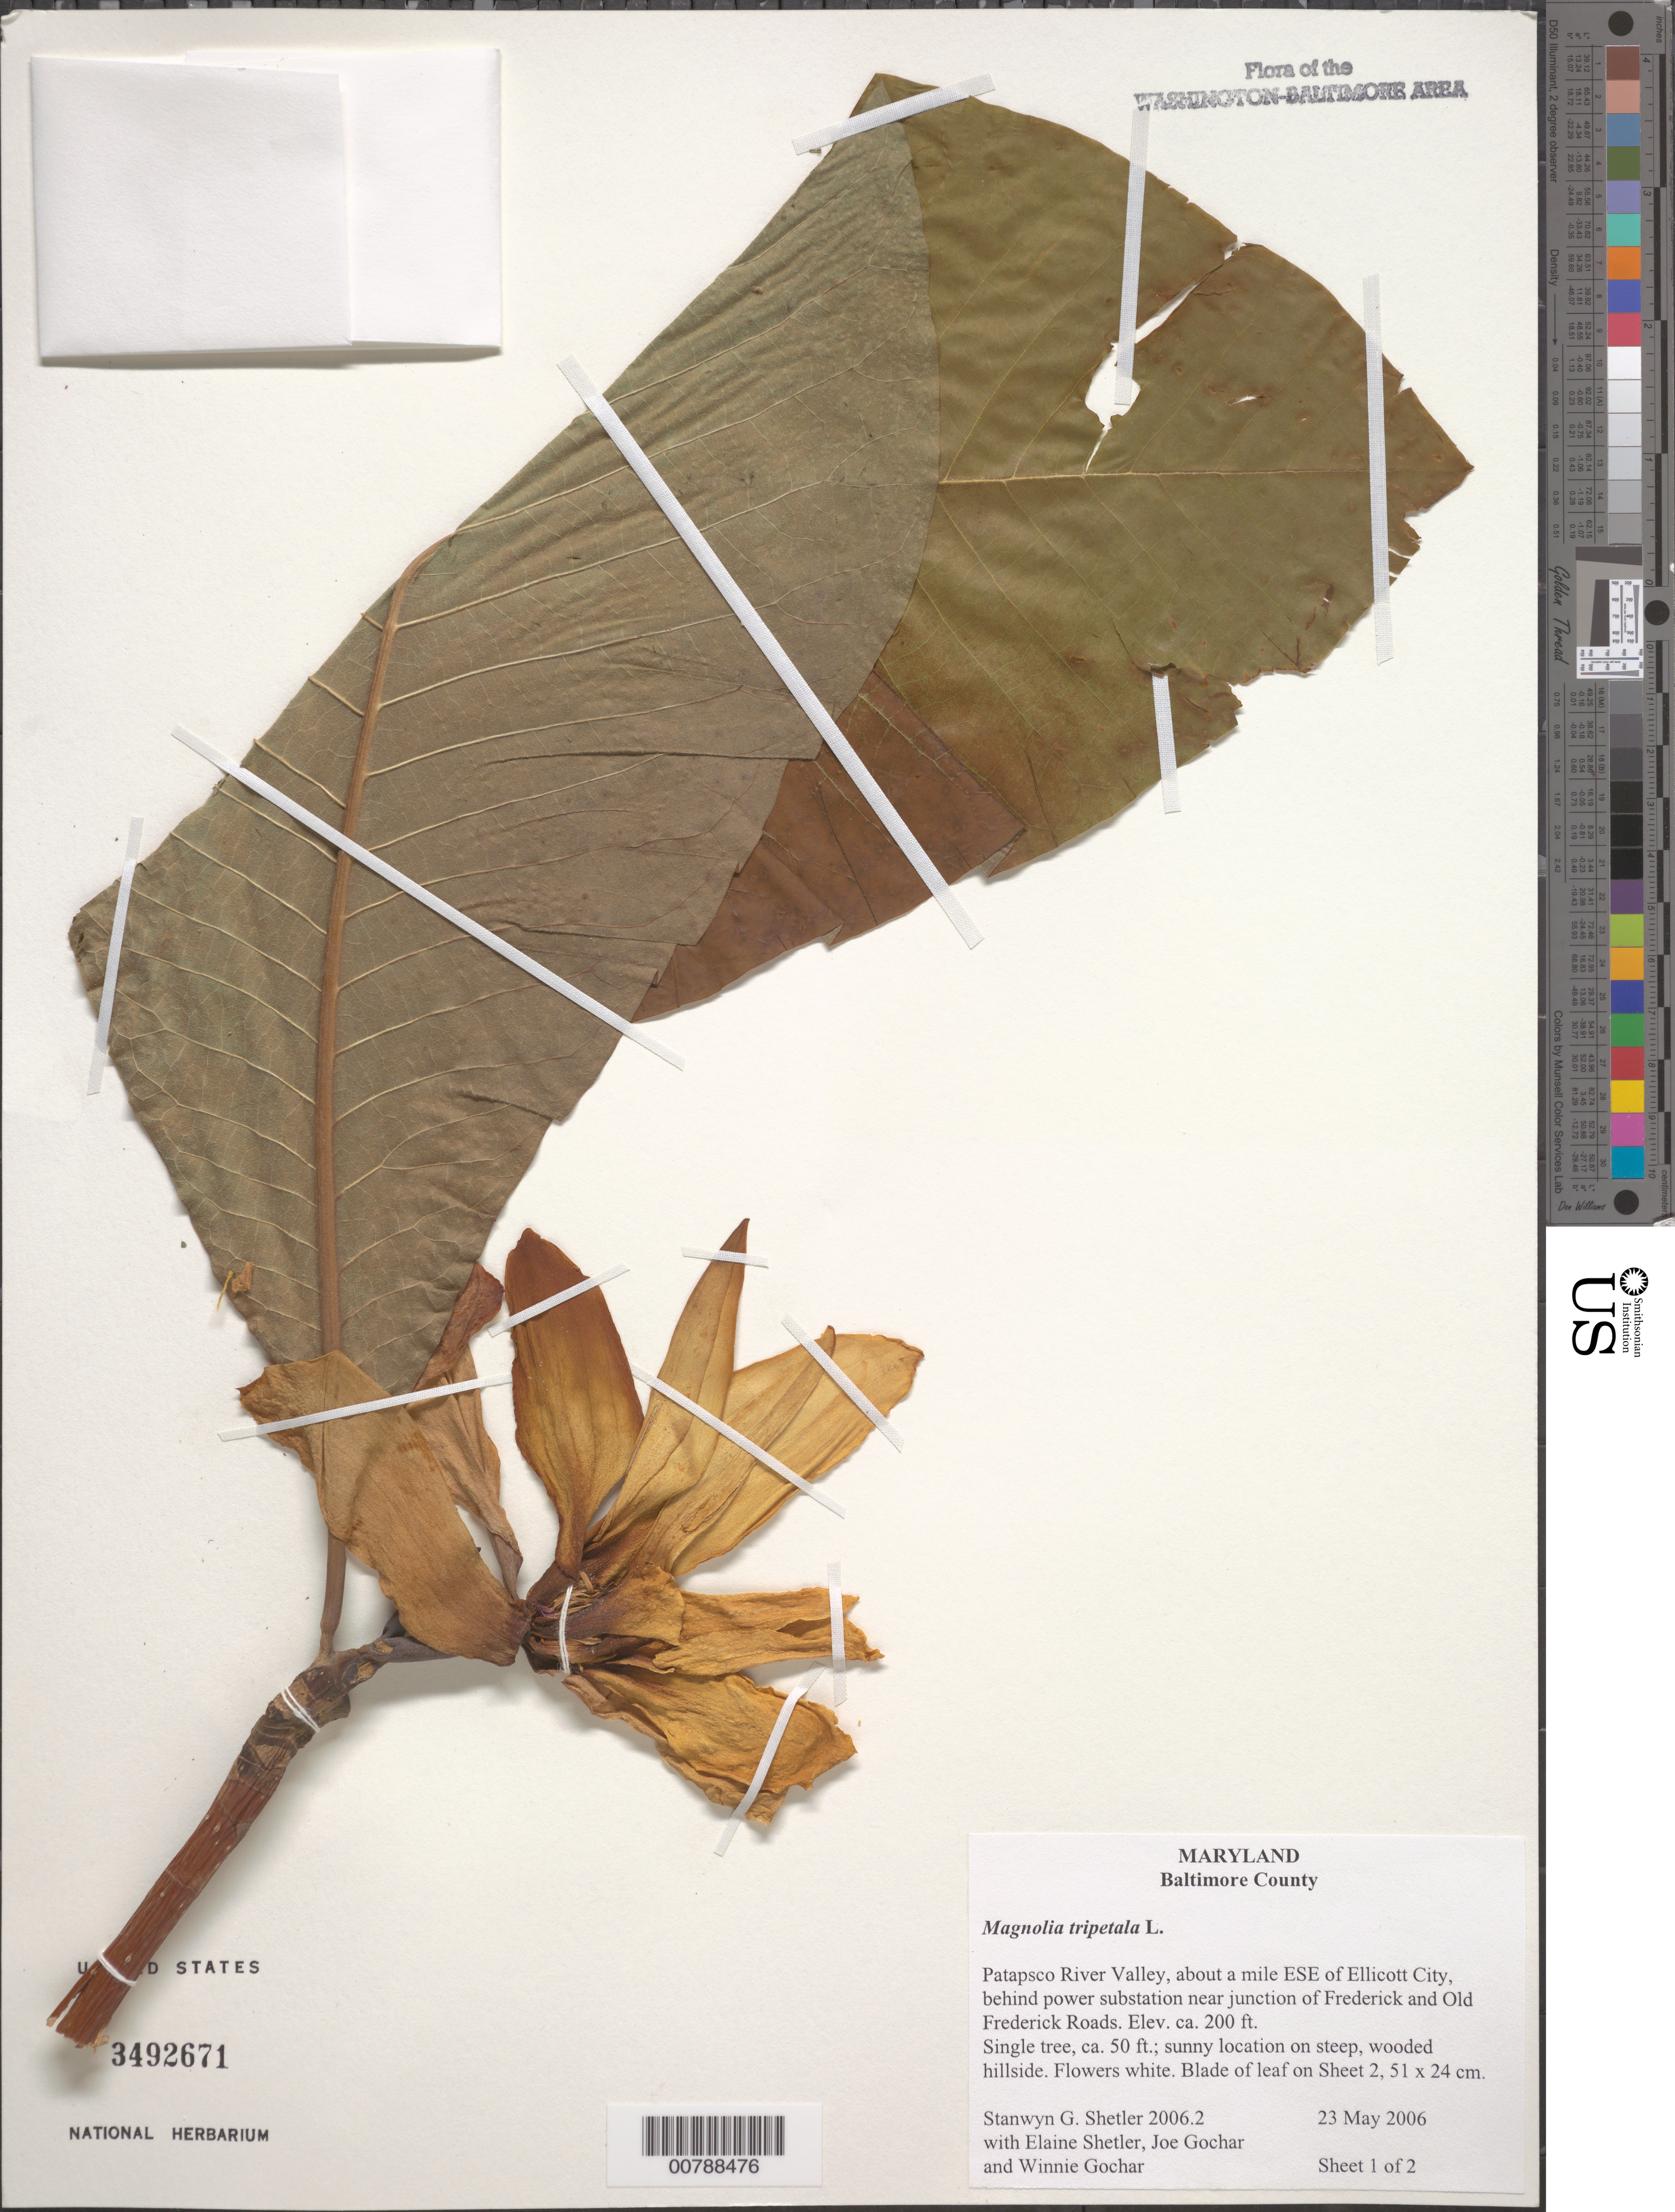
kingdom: Plantae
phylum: Tracheophyta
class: Magnoliopsida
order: Magnoliales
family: Magnoliaceae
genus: Magnolia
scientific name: Magnolia tripetala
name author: L.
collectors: S. Shetler, E. R. Shetler, J. Gochar & W. Gochar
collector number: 2006.2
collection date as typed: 23 May 2006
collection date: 2006-05-23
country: United States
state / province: Maryland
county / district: Baltimore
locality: Patapsco River Valley, about a mile ESE of Ellicott City, behind power substation near junction of Frederick and Old Frederick Roads.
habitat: Sunny location on steep wooded hillside.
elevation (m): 61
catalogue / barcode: US 3492671